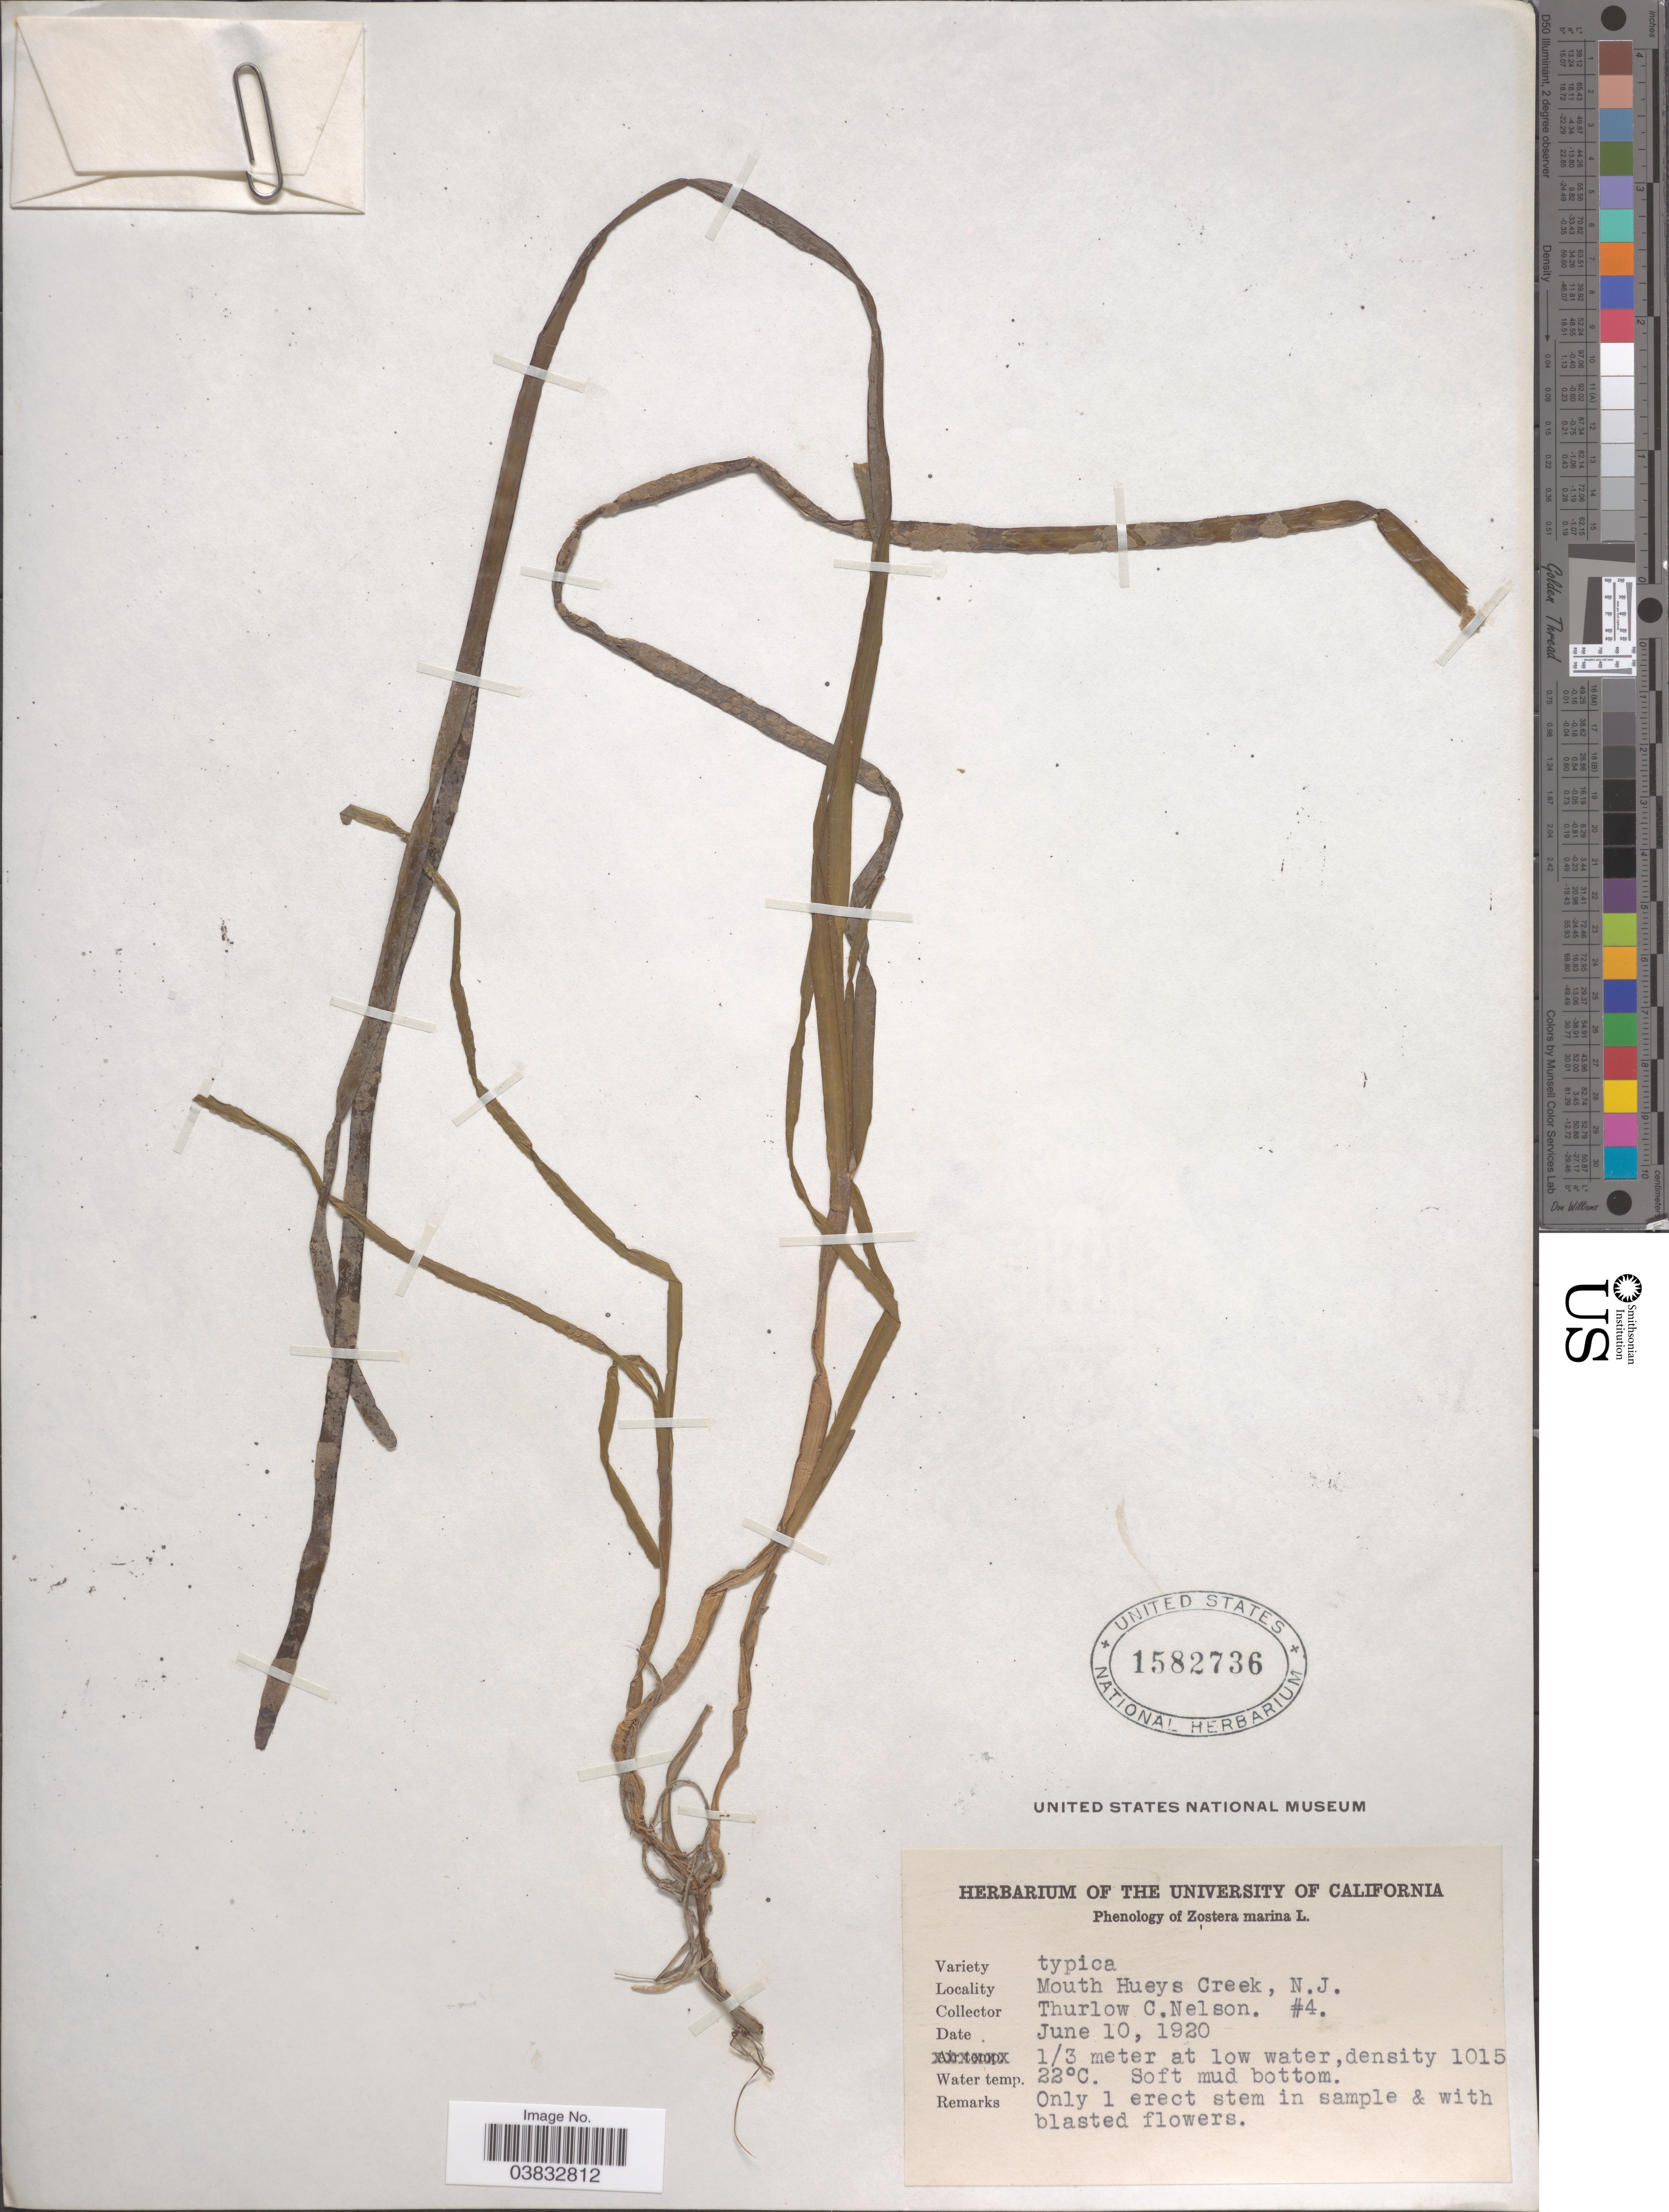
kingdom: Plantae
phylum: Tracheophyta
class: Liliopsida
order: Alismatales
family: Zosteraceae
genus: Zostera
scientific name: Zostera marina var. typica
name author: L.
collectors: T. C. Nelson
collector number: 4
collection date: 1920-06-10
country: United States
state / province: New Jersey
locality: Mouth Hueys Creek.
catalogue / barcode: US 1582736